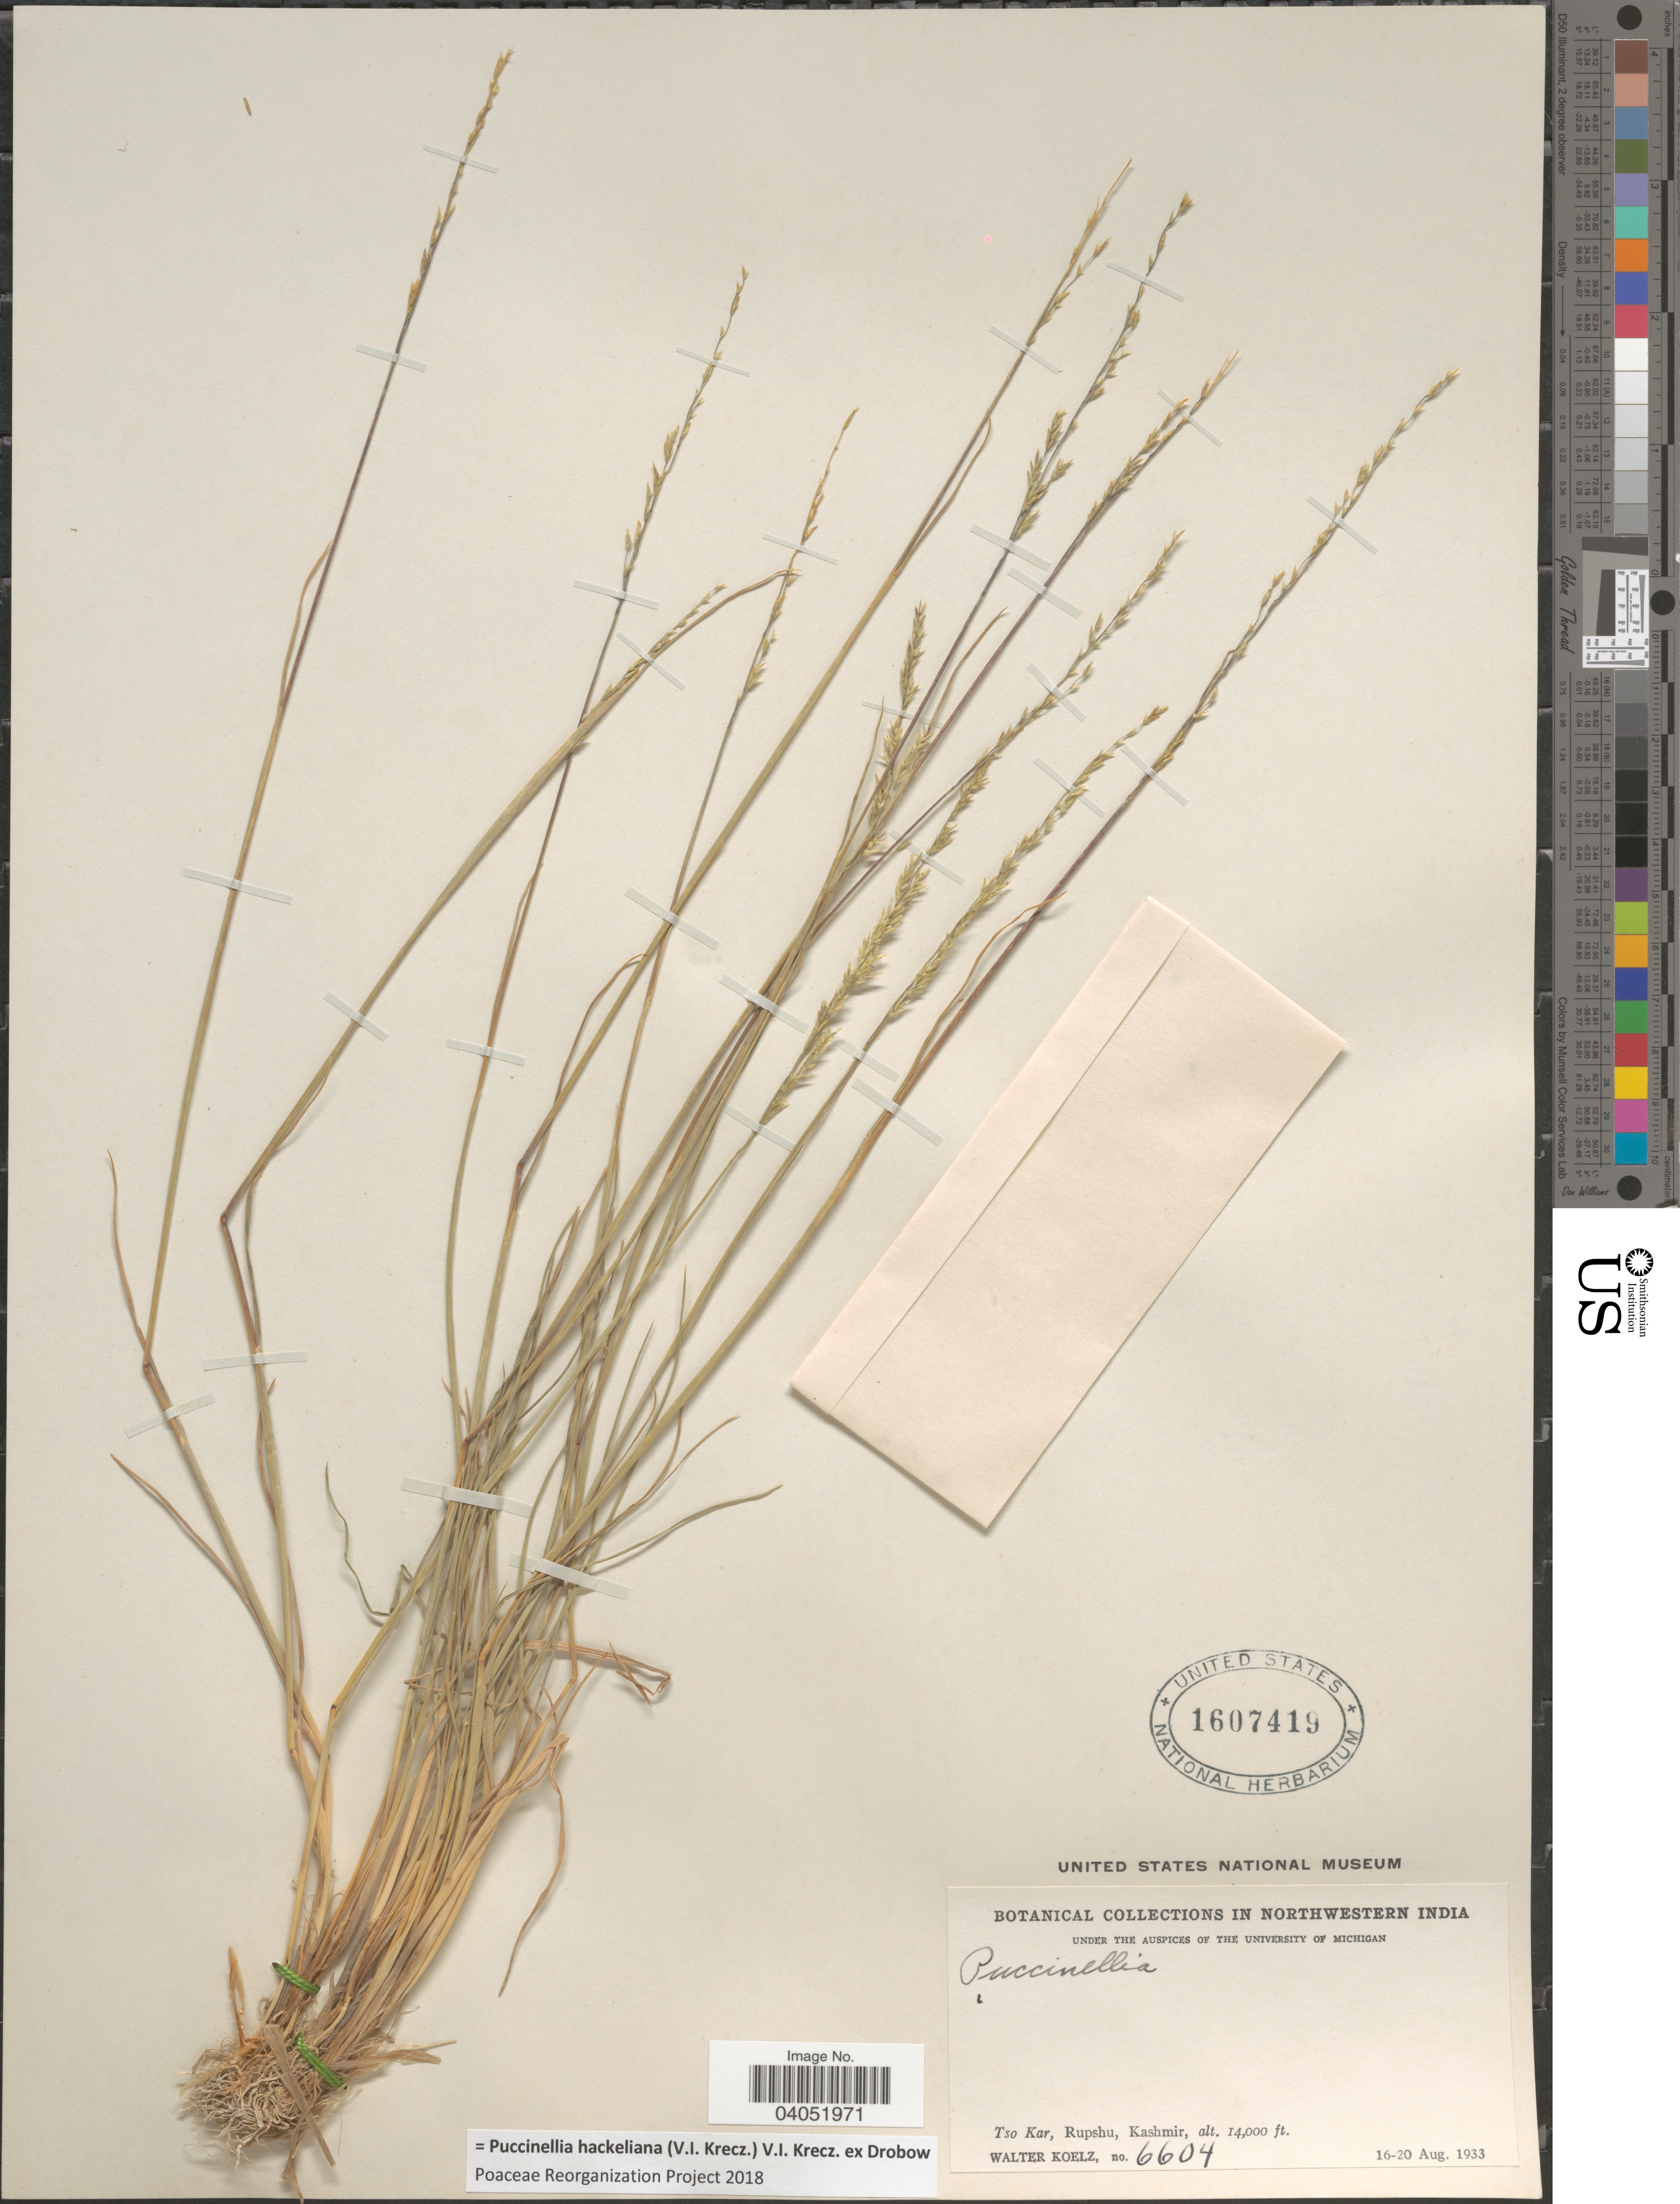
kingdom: Plantae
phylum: Tracheophyta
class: Liliopsida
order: Poales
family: Poaceae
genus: Puccinellia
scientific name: Puccinellia hackeliana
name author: (V.I. Krecz.) V.I. Krecz. ex Drobow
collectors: W. N. Koelz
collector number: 6604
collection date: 1933-08-16/1933-08-20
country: India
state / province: Jammu and Kashmir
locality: In northwestern India. Tso Kar, Rupshu, Kashmir.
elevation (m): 4267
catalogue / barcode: US 1607419